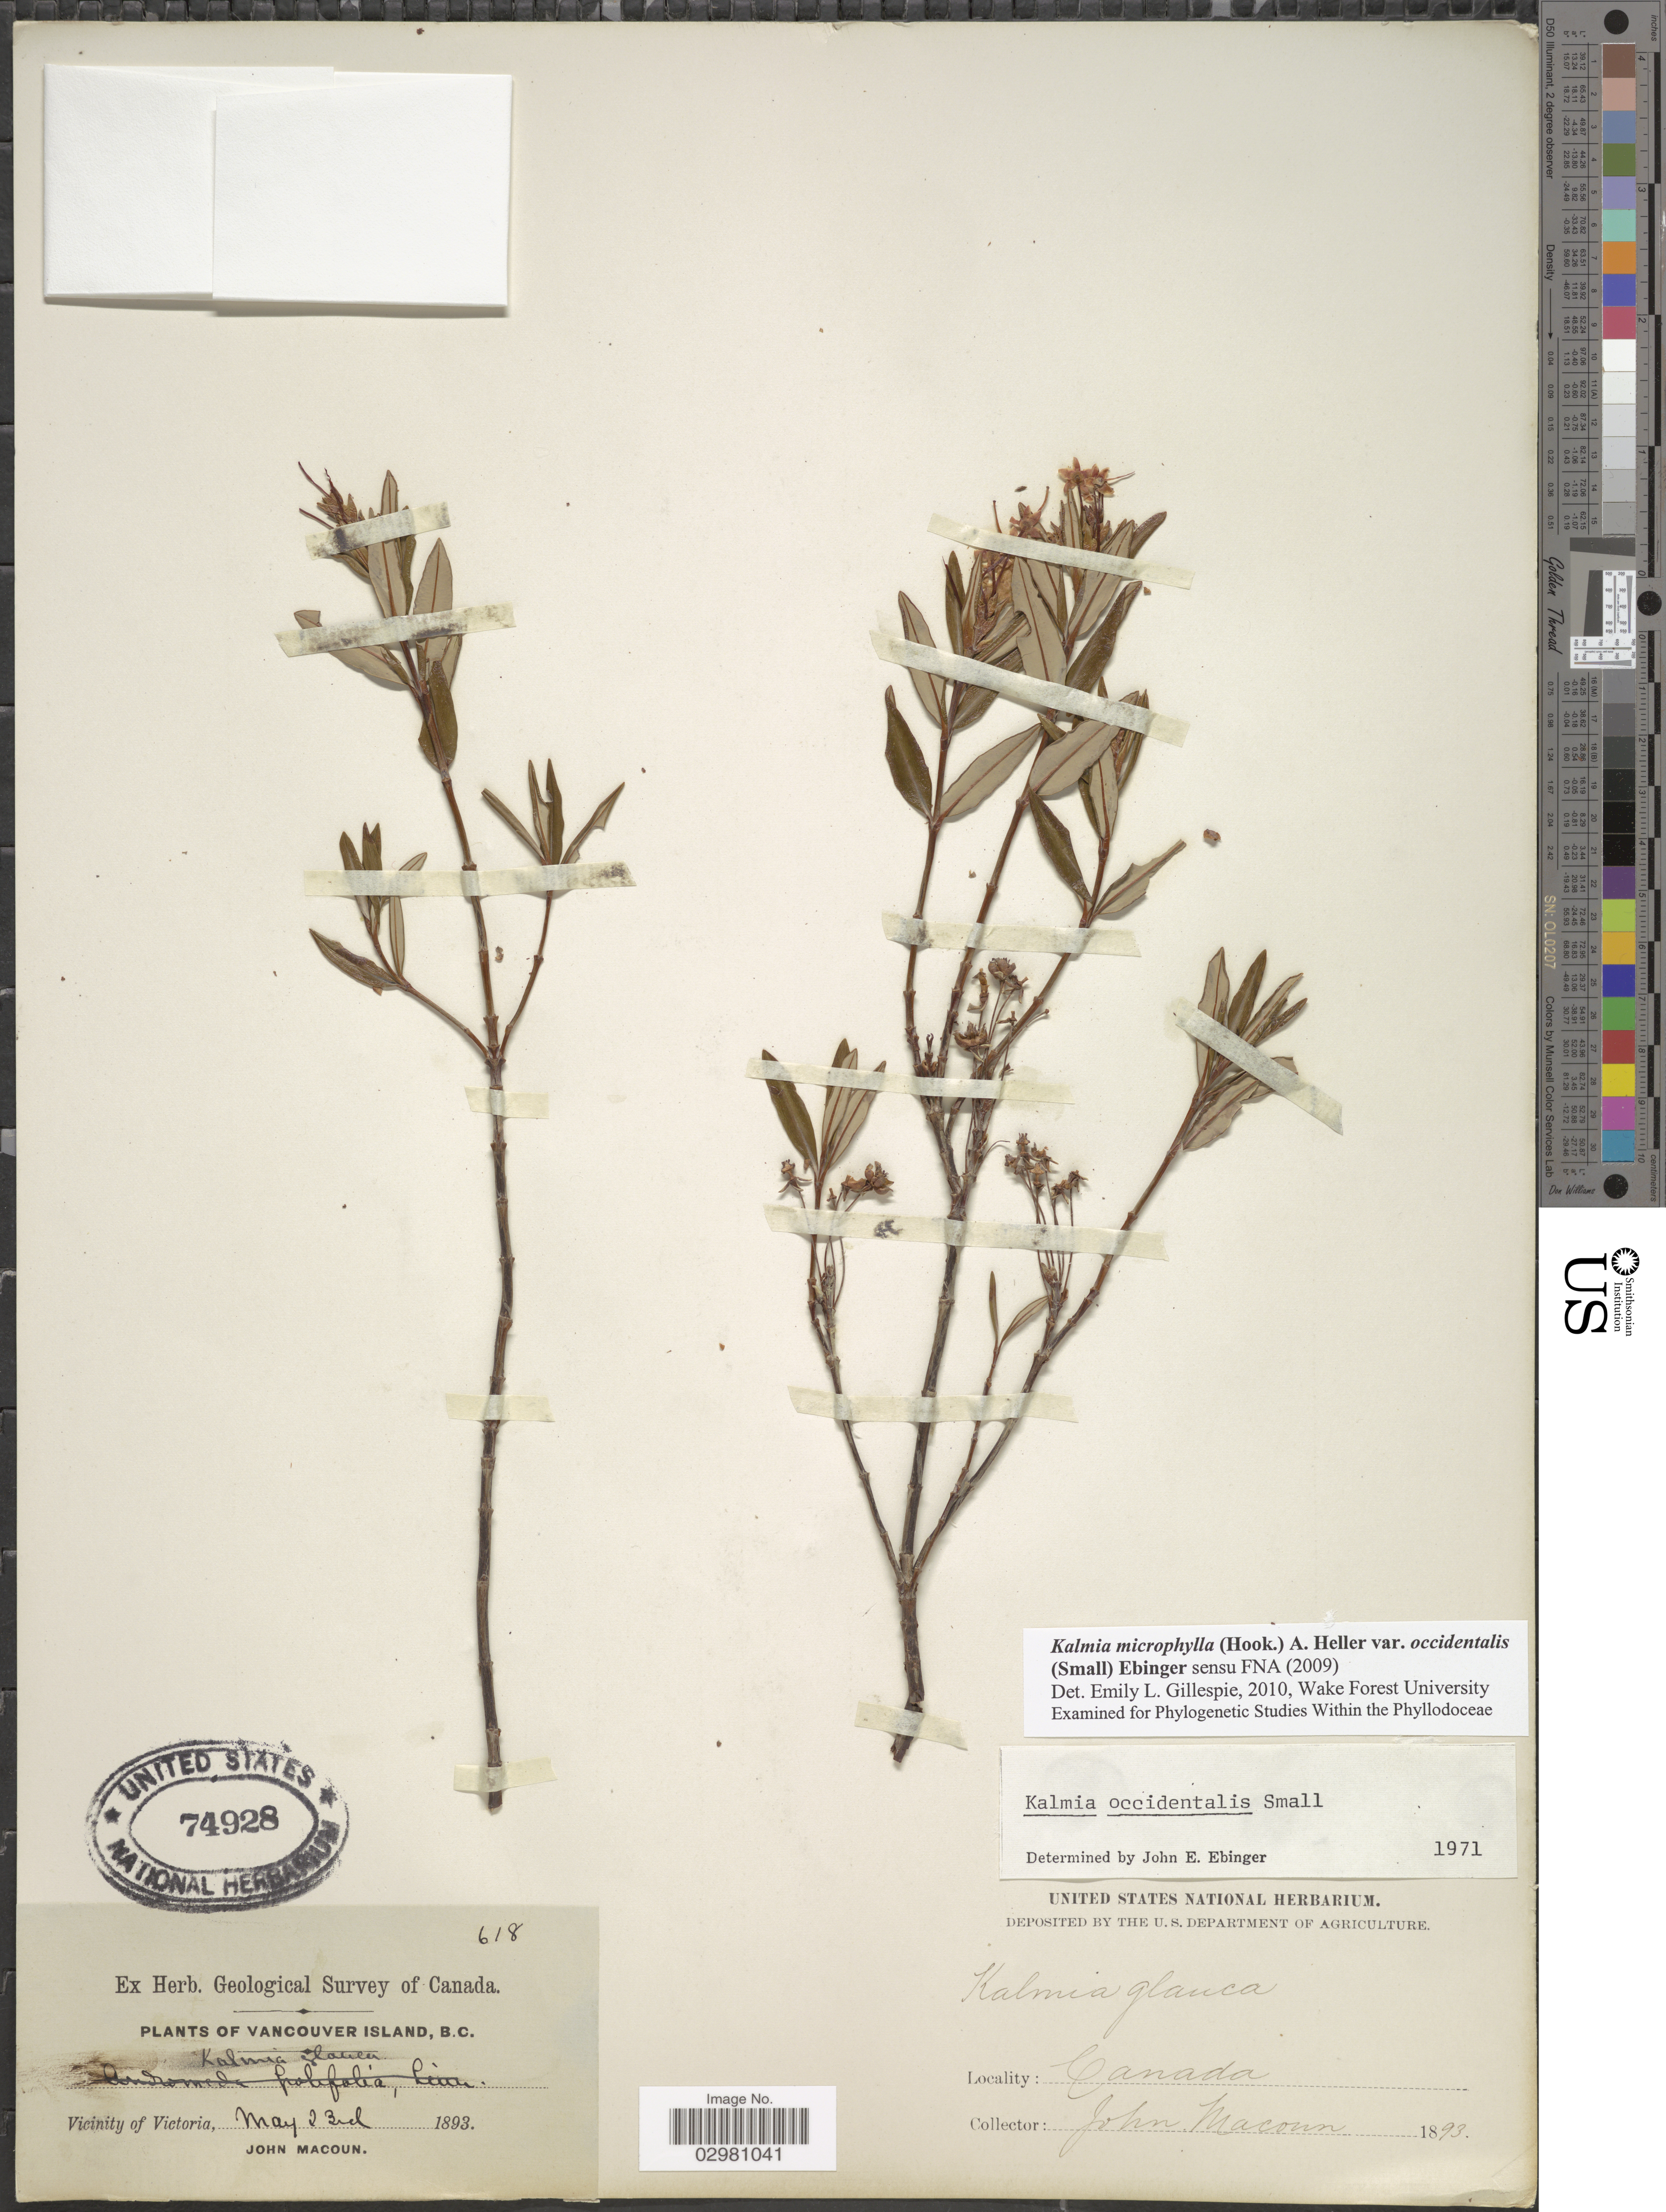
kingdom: Plantae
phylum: Tracheophyta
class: Magnoliopsida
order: Ericales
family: Ericaceae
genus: Kalmia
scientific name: Kalmia microphylla var. occidentalis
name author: (Small) Ebinger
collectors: J. Macoun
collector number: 618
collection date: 1893-05-23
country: Canada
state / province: British Columbia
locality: Vancouver Island, B.C. Vicinity of Victoria.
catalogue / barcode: US 74928